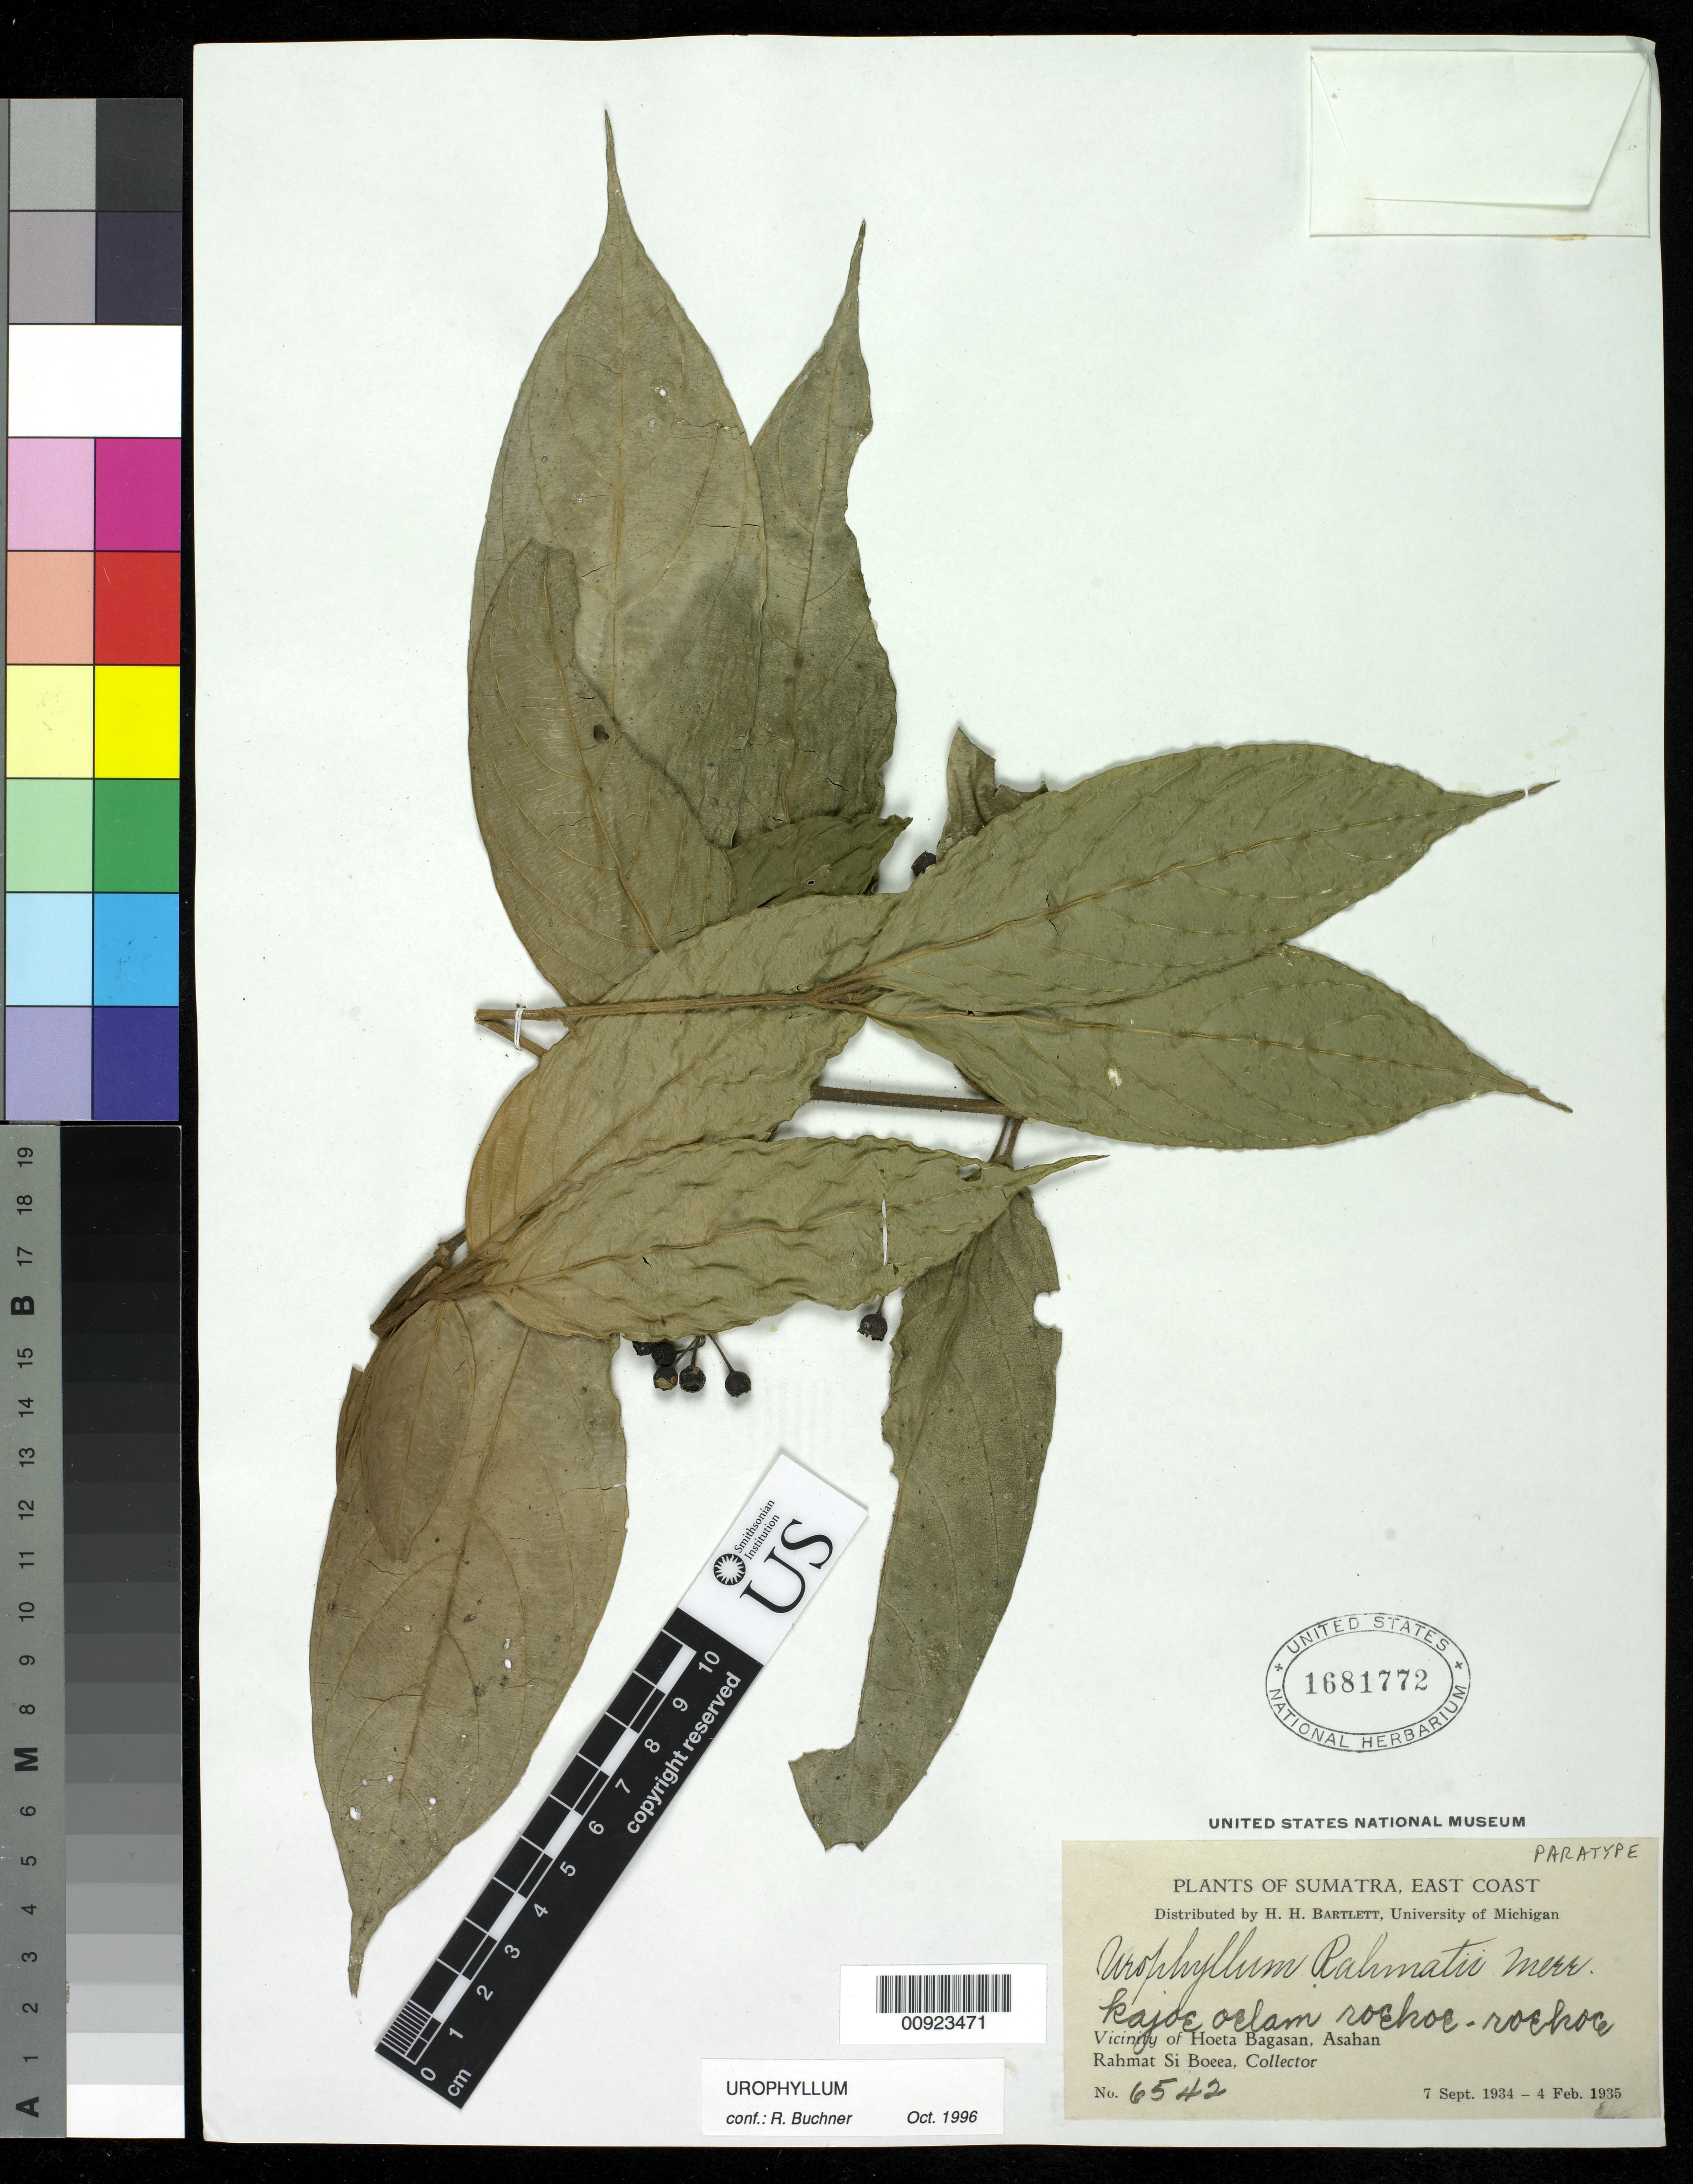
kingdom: Plantae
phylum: Tracheophyta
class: Magnoliopsida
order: Gentianales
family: Rubiaceae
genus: Urophyllum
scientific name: Urophyllum rahmatii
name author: Merr.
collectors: Rahmat Si Boeea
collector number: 6542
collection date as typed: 07 Sep 1934 to 04 Feb 1935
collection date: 1934-09-07/1935-02-04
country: Indonesia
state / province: Sumatra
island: Sumatra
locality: vinicity of Hoeta Bagasan, Asahan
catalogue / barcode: US 1681772